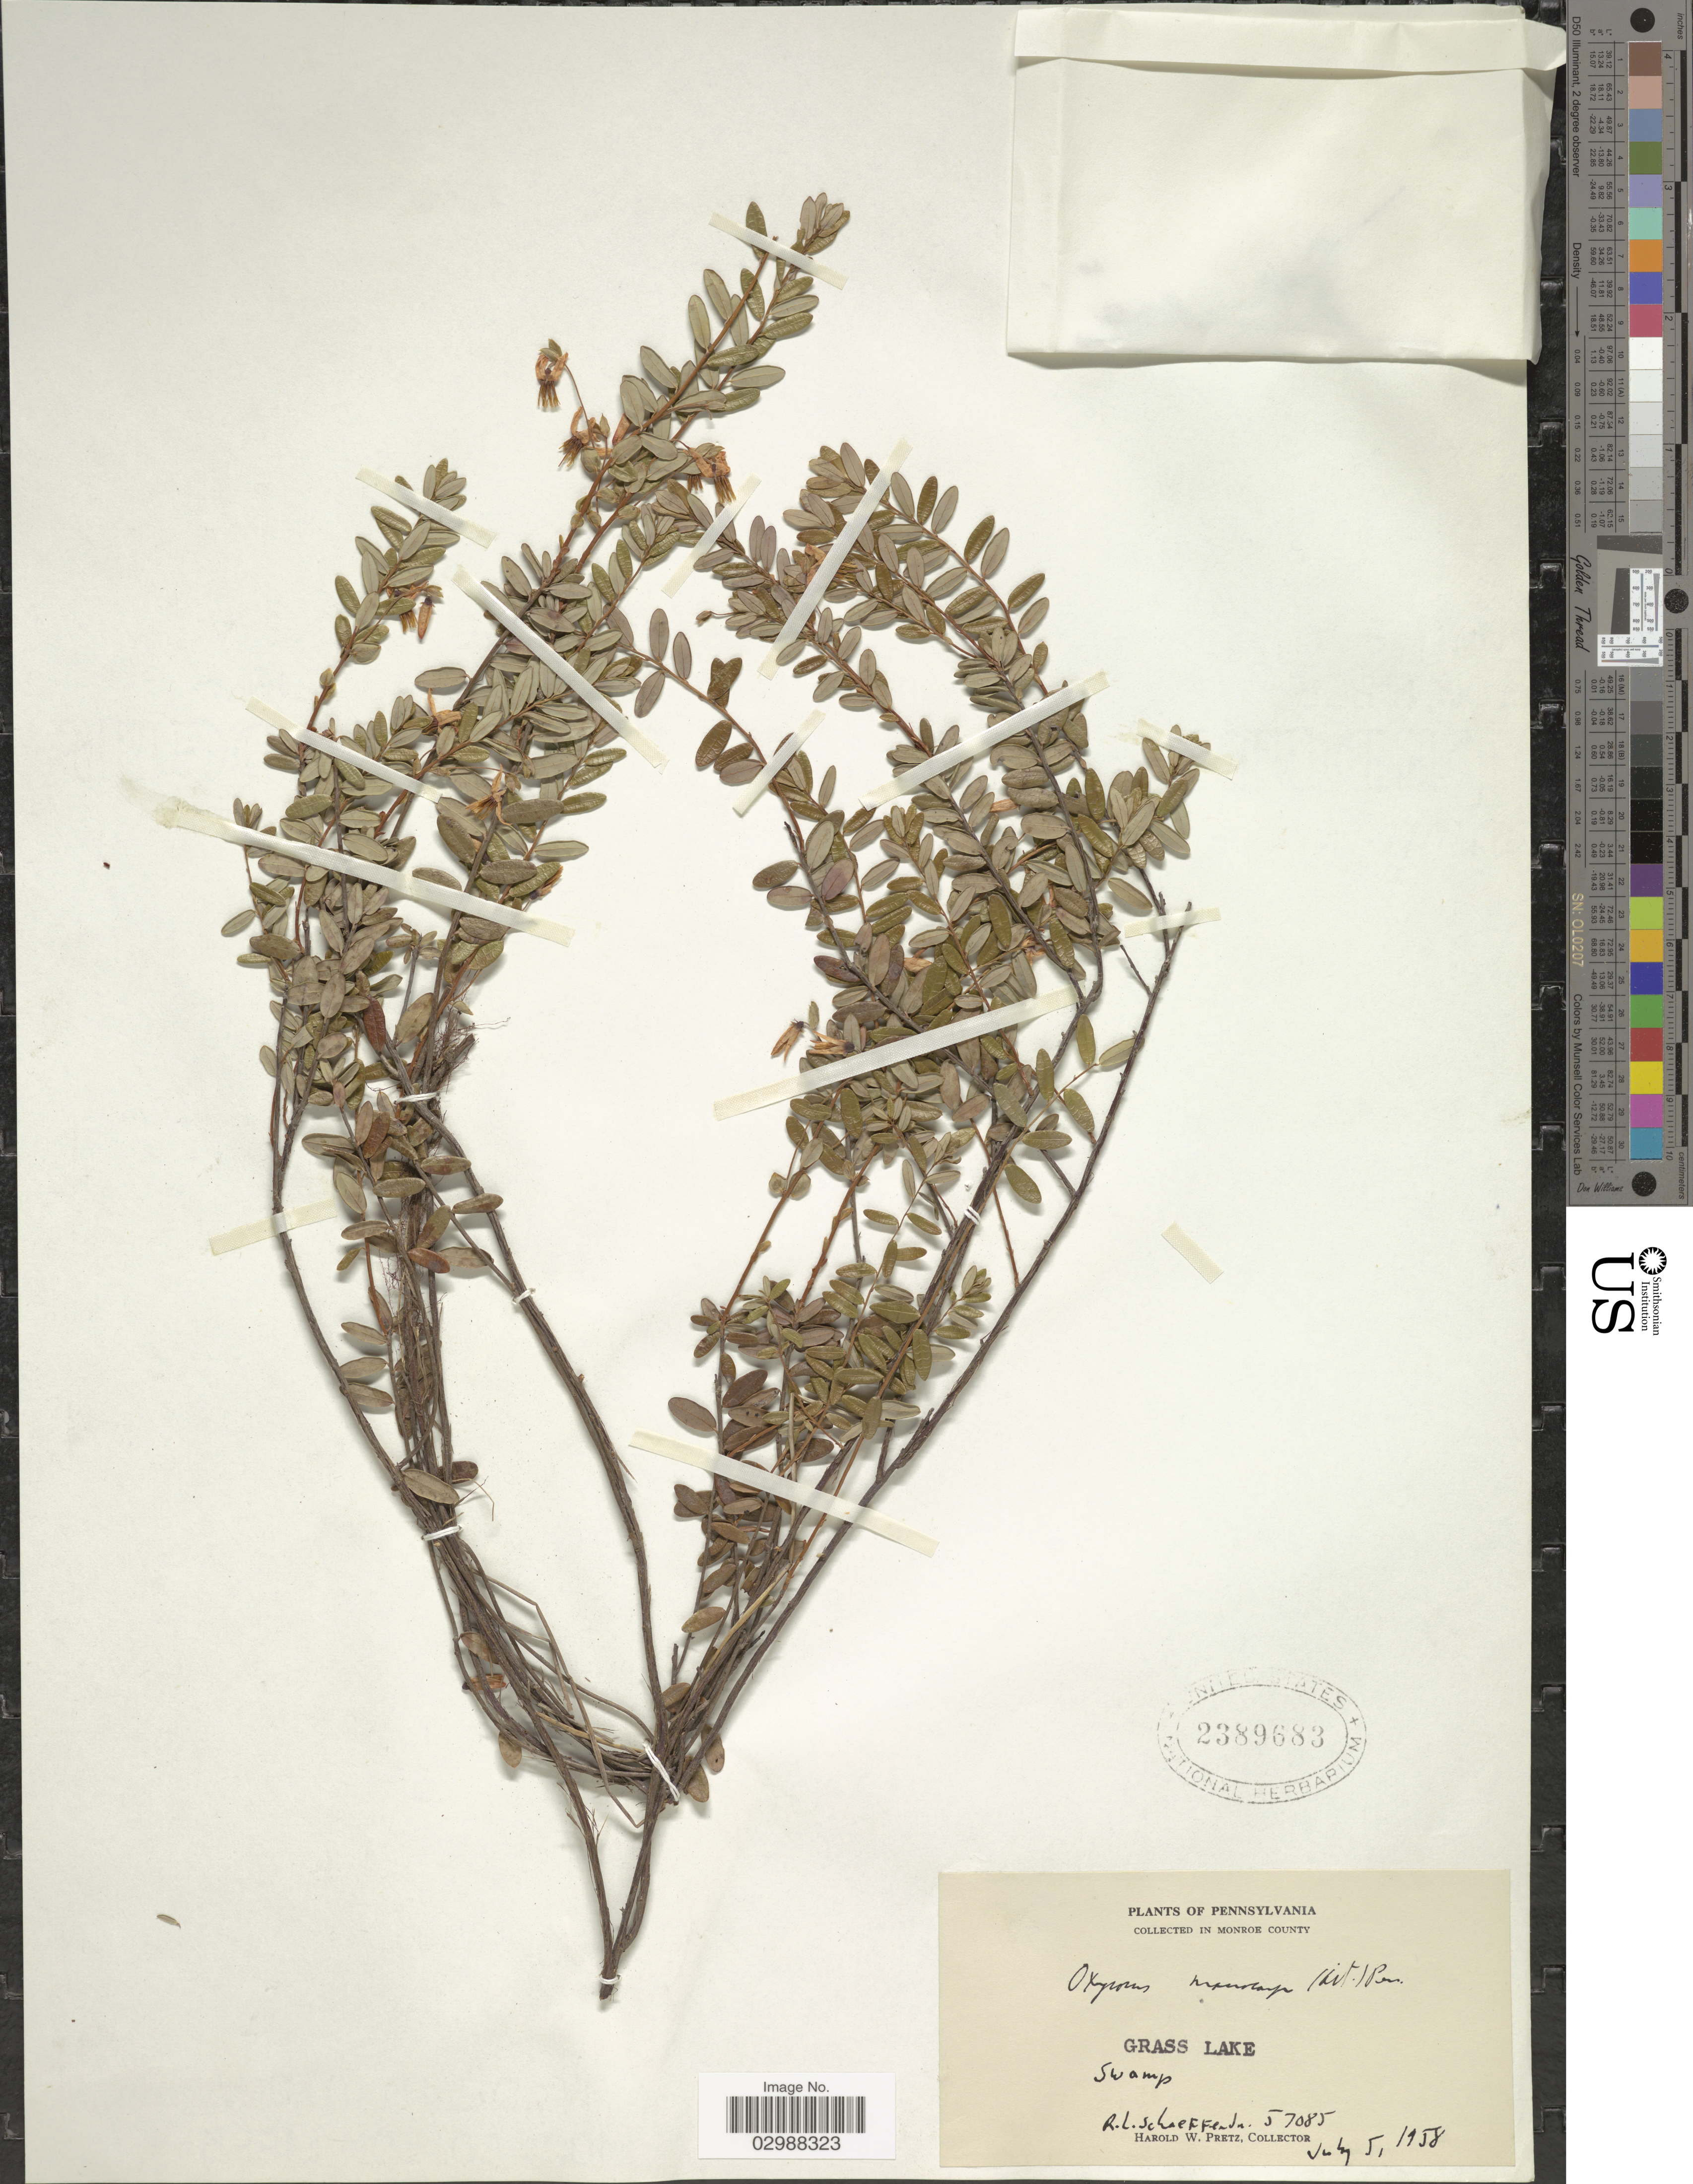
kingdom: Plantae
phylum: Tracheophyta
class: Magnoliopsida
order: Ericales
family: Ericaceae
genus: Vaccinium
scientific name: Vaccinium macrocarpon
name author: Aiton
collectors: R. Schaeffer & H. W. Pretz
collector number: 57085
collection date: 1958-07-05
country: United States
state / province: Pennsylvania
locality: Monroe County. Grass Lake, Swamp.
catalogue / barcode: US 2389683